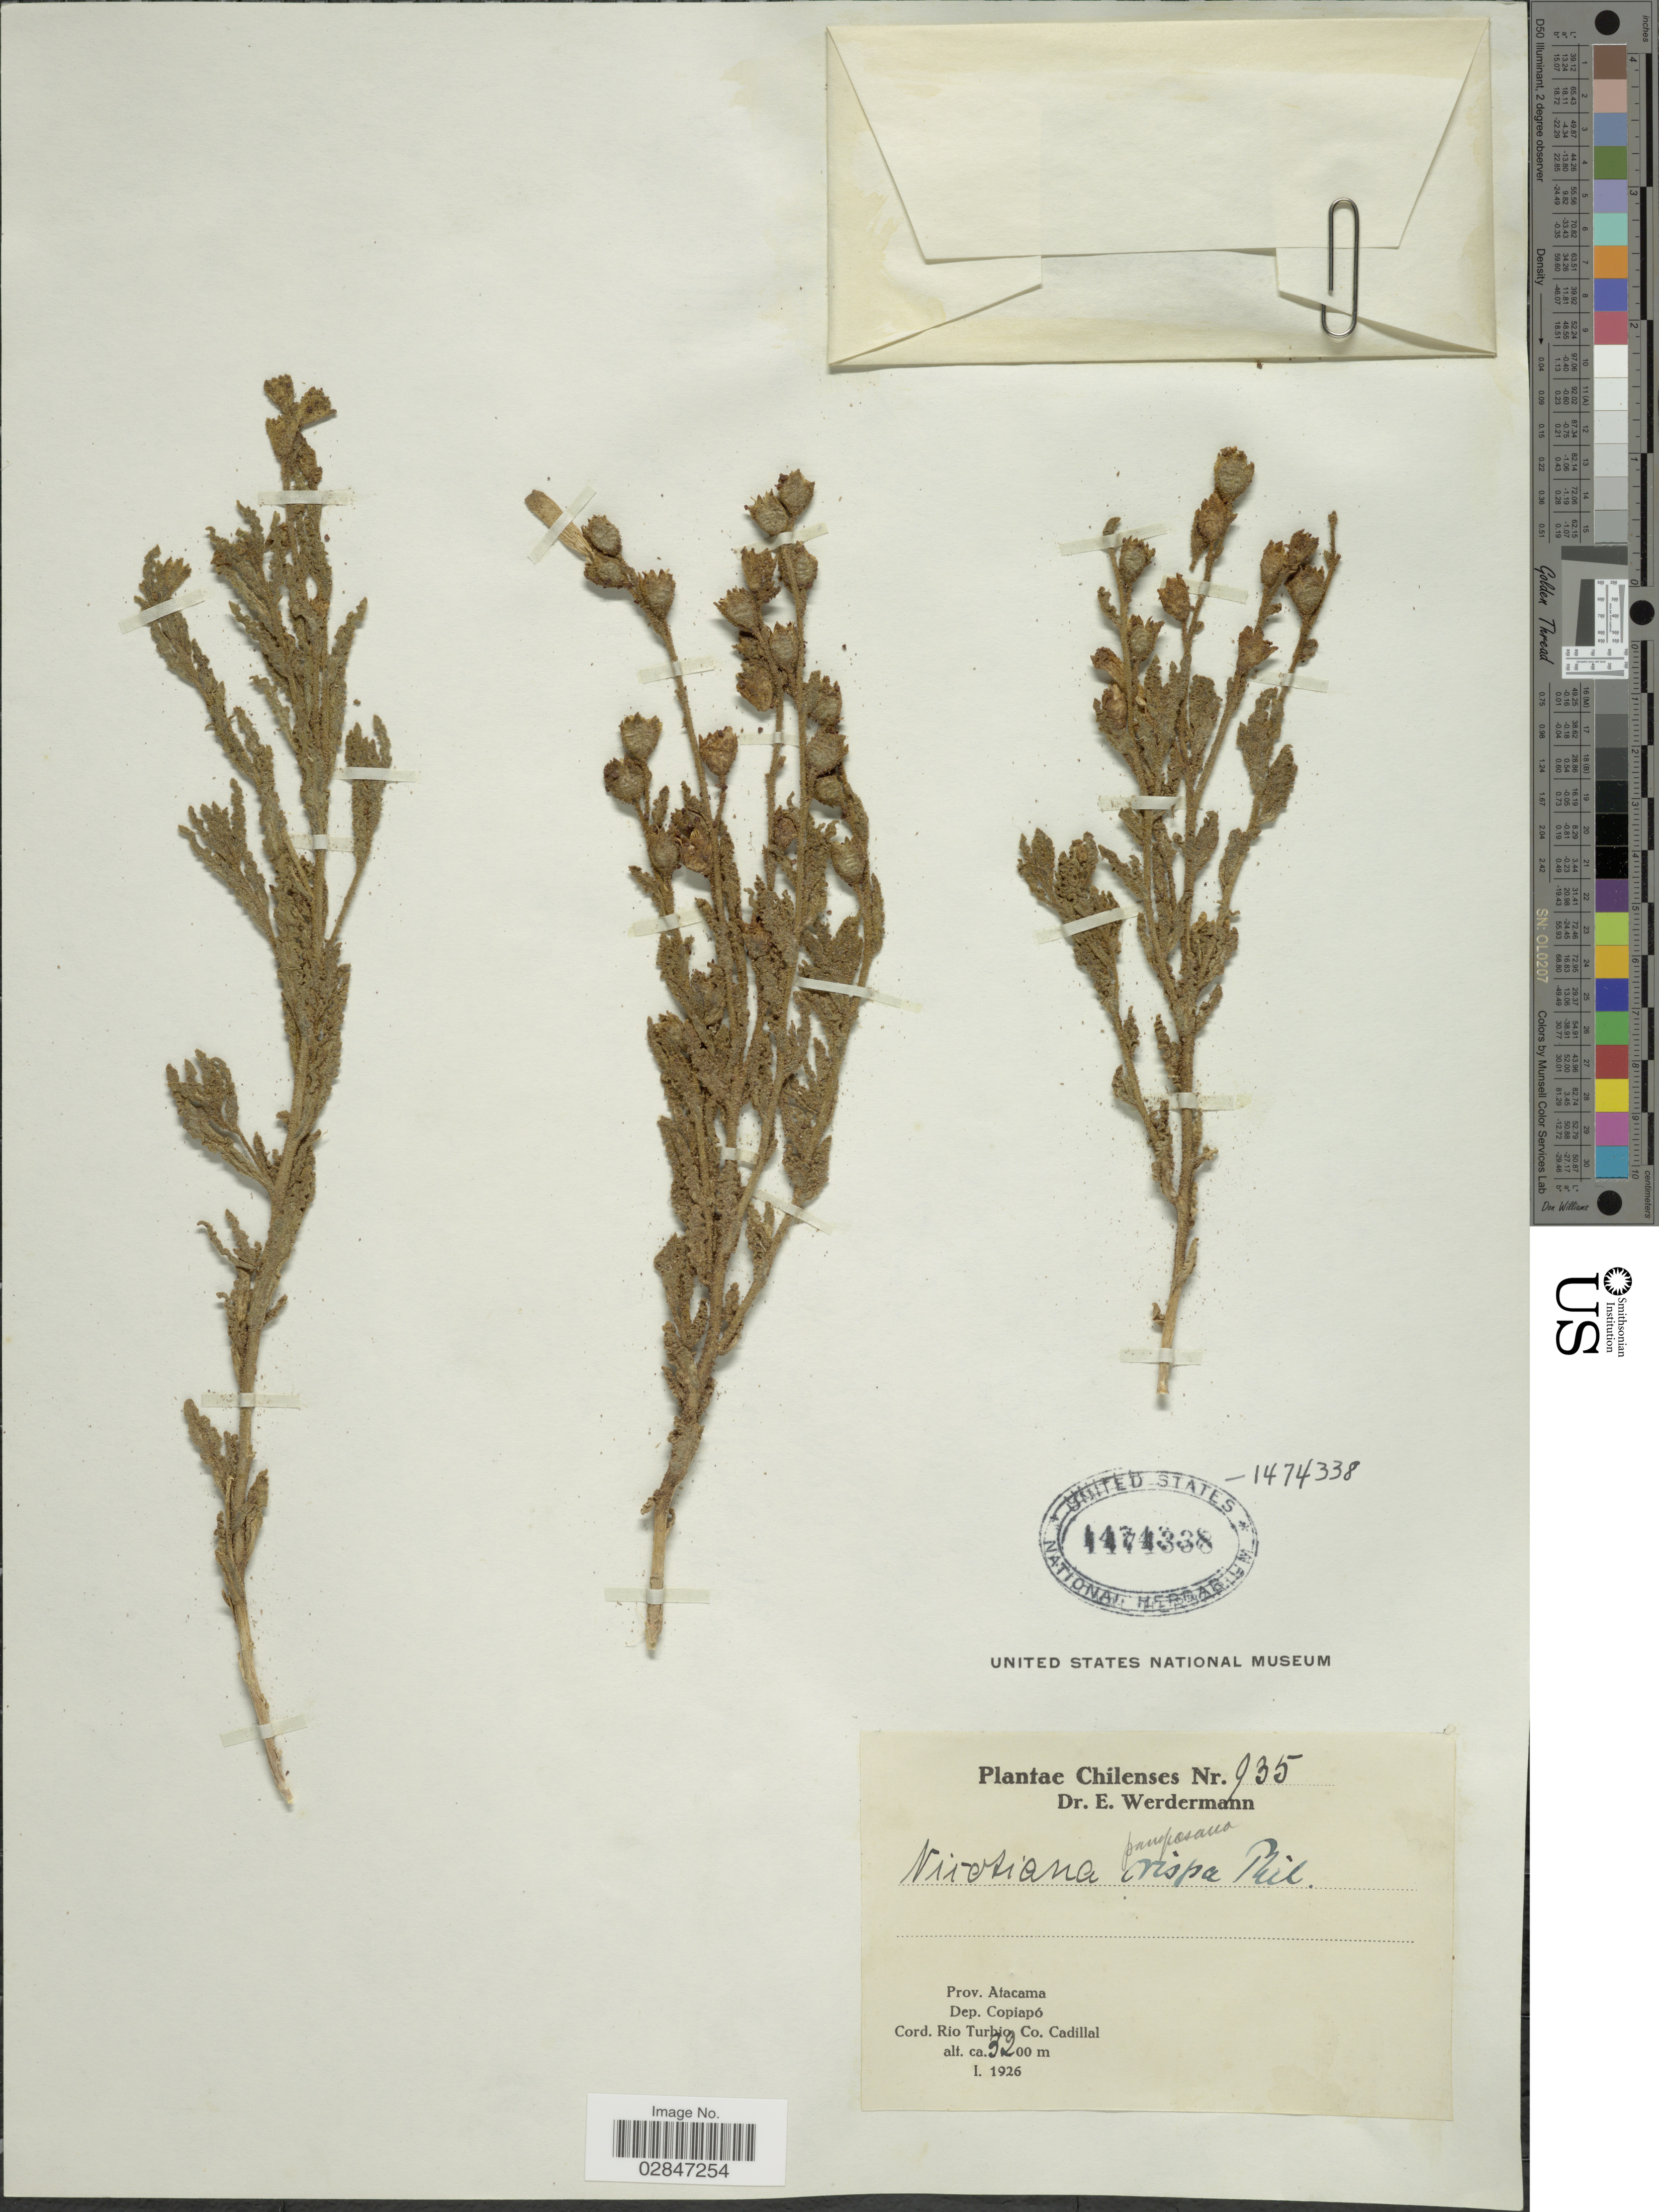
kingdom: Plantae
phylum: Tracheophyta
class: Magnoliopsida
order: Solanales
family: Solanaceae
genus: Nicotiana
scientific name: Nicotiana petunioides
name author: (Griseb.) Millán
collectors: E. Werdermann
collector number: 935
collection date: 1926-01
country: Chile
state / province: Atacama (III)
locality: Prov. Atacama, Dep. Copiapó, Cord. Rio Turbio Co. Cadillal.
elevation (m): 3200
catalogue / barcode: US 1474338